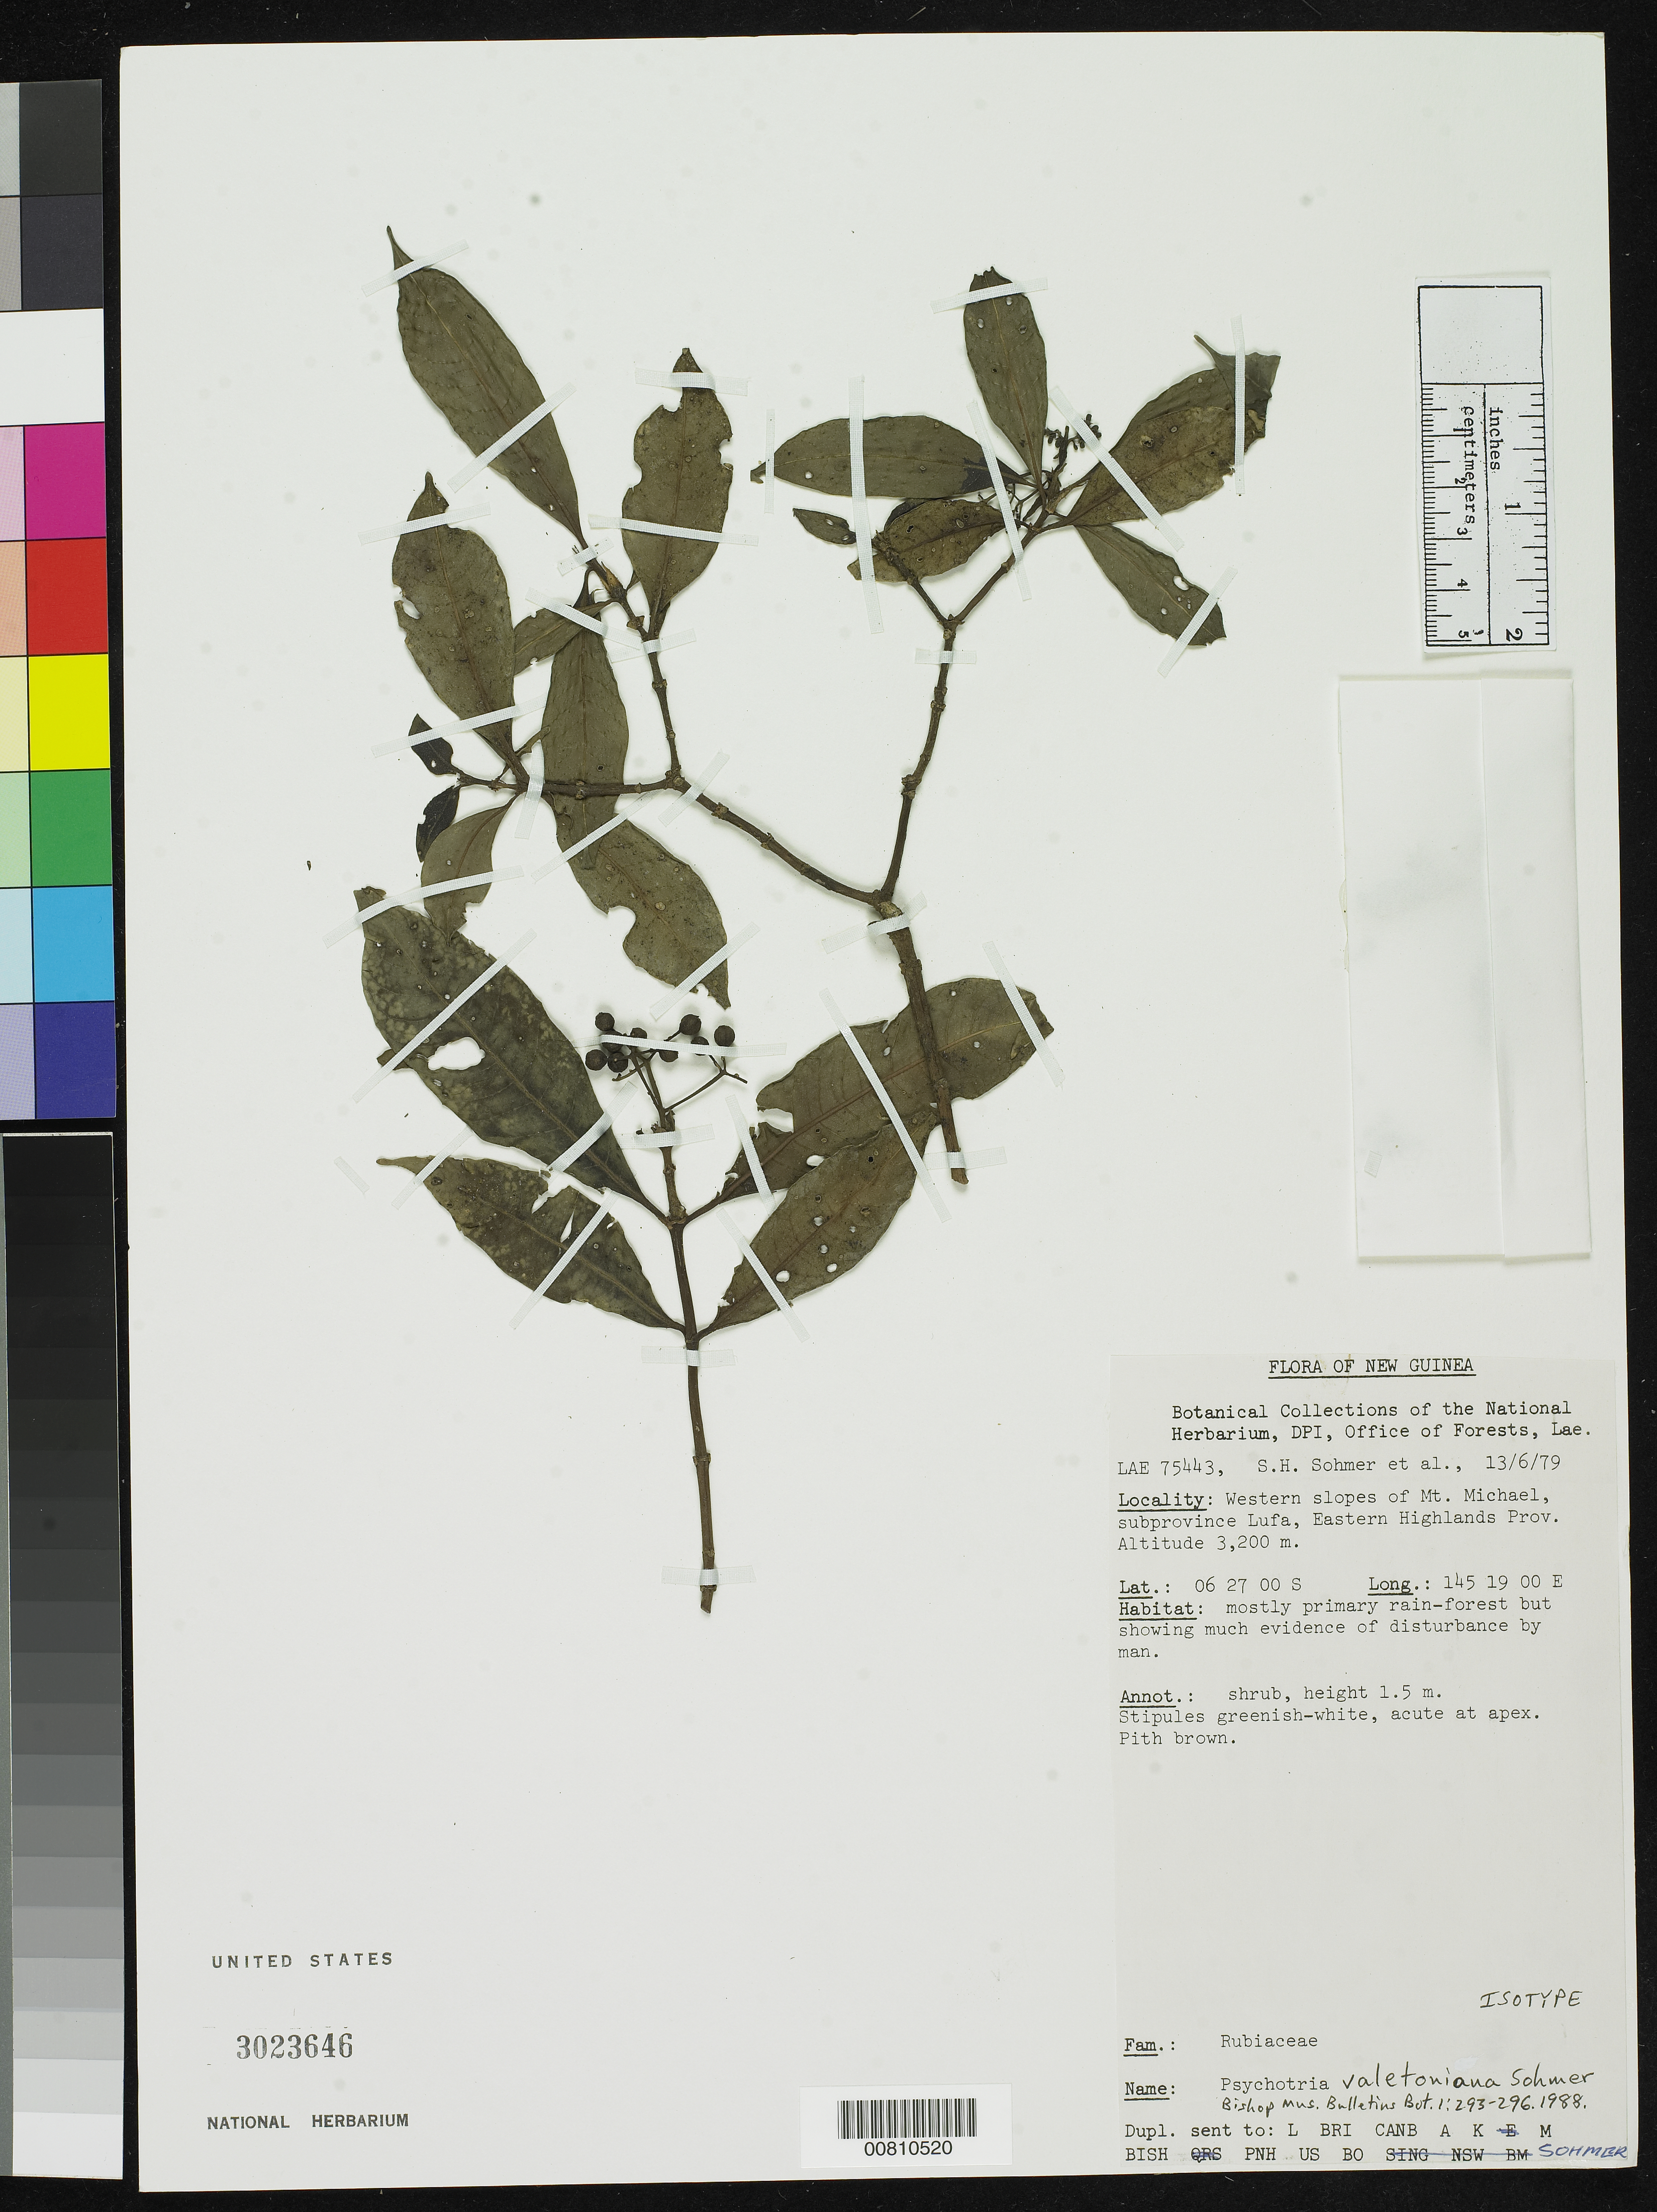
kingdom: Plantae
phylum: Tracheophyta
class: Magnoliopsida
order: Gentianales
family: Rubiaceae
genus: Psychotria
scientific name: Psychotria valetoniana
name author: Sohmer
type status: Isotype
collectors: S. H. Sohmer & et al.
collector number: LAE 75443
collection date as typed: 13 Jun 1979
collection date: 1979-06-13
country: Papua New Guinea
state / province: Eastern Highlands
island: New Guinea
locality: Western slopes of Mt. Michael, subprovince Lufa, Eastern Highlands Prov.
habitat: Mostly primary rain-forest but showing much evidence of disturbance by man.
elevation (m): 3200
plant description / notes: Holotype at LAE.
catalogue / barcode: US 3023646